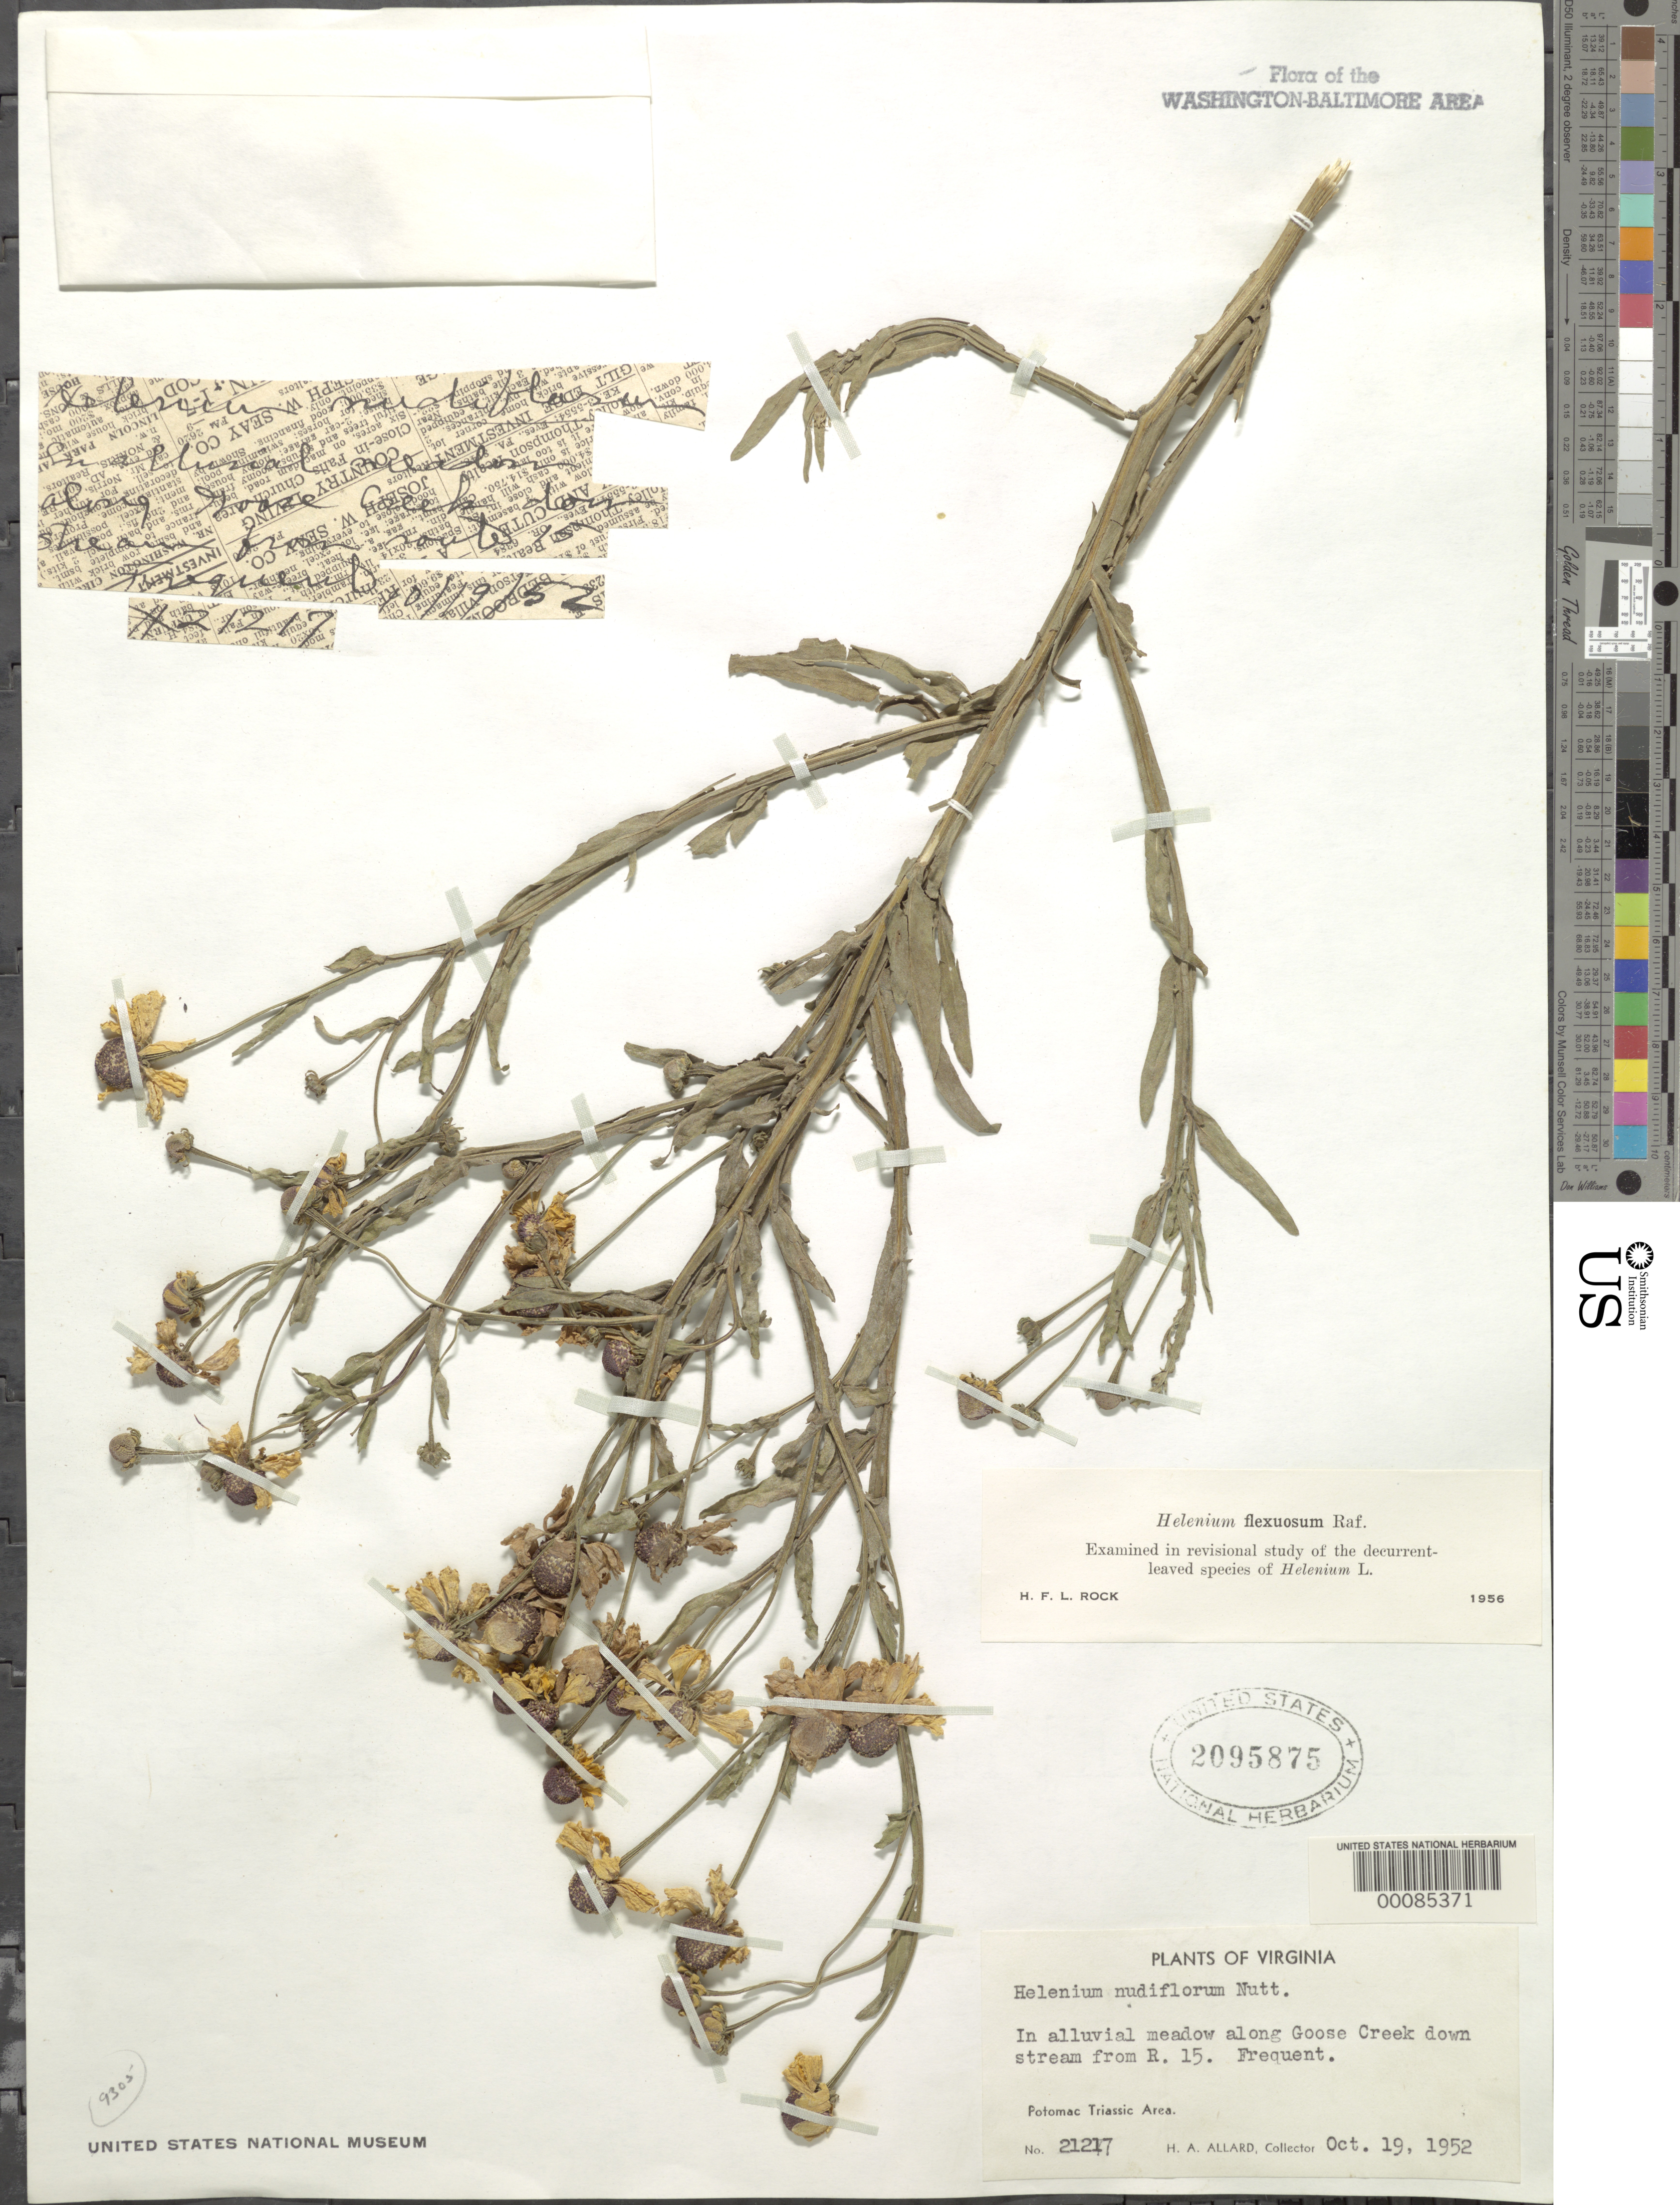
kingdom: Plantae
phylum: Tracheophyta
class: Magnoliopsida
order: Asterales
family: Asteraceae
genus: Helenium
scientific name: Helenium flexuosum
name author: Raf.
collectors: H. A. Allard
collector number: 21217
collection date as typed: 19 Oct 1952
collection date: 1952-10-19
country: United States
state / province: Virginia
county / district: Loudoun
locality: downstream from Rt. 15 on Goose Creek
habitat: Alluvial meadow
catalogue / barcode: US 2095875